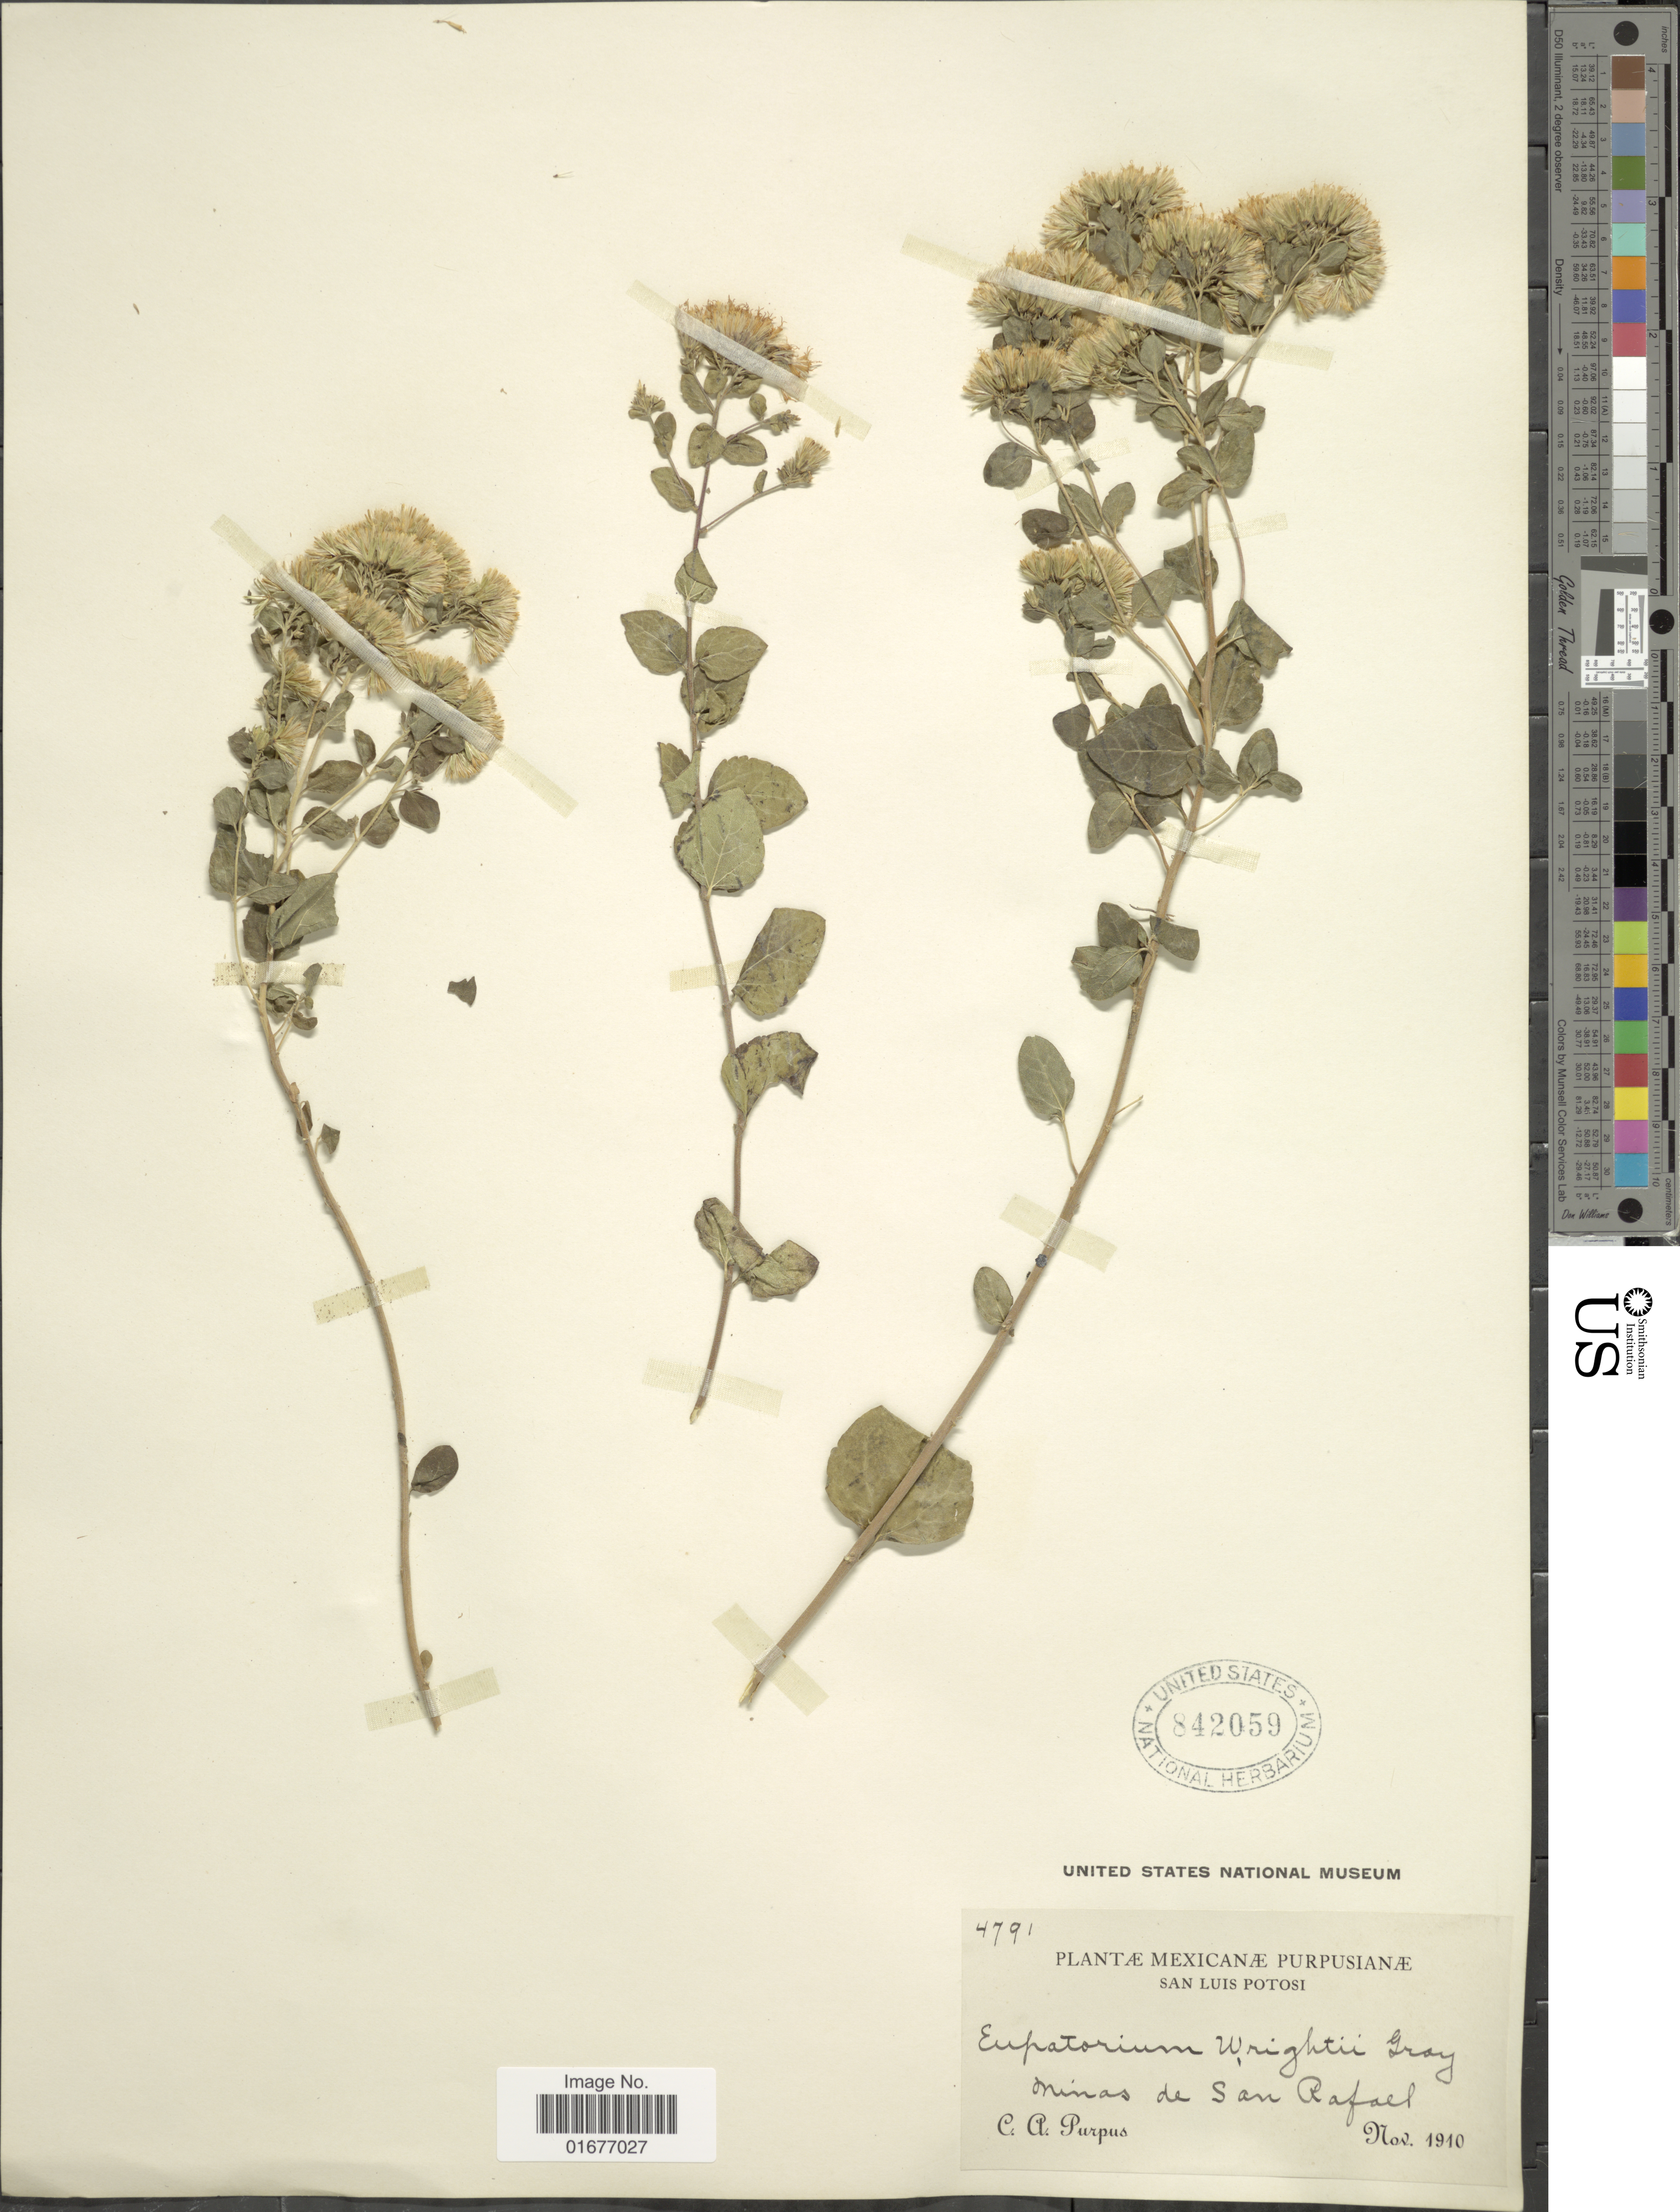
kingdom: Plantae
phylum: Tracheophyta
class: Magnoliopsida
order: Asterales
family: Asteraceae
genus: Ageratina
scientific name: Ageratina wrightii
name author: (A. Gray) R.M. King & H. Rob.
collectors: C. A. Purpus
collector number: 4791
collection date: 1910-11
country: Mexico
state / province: San Luis Potosí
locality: Minas de San Rafael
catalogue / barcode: US 842059